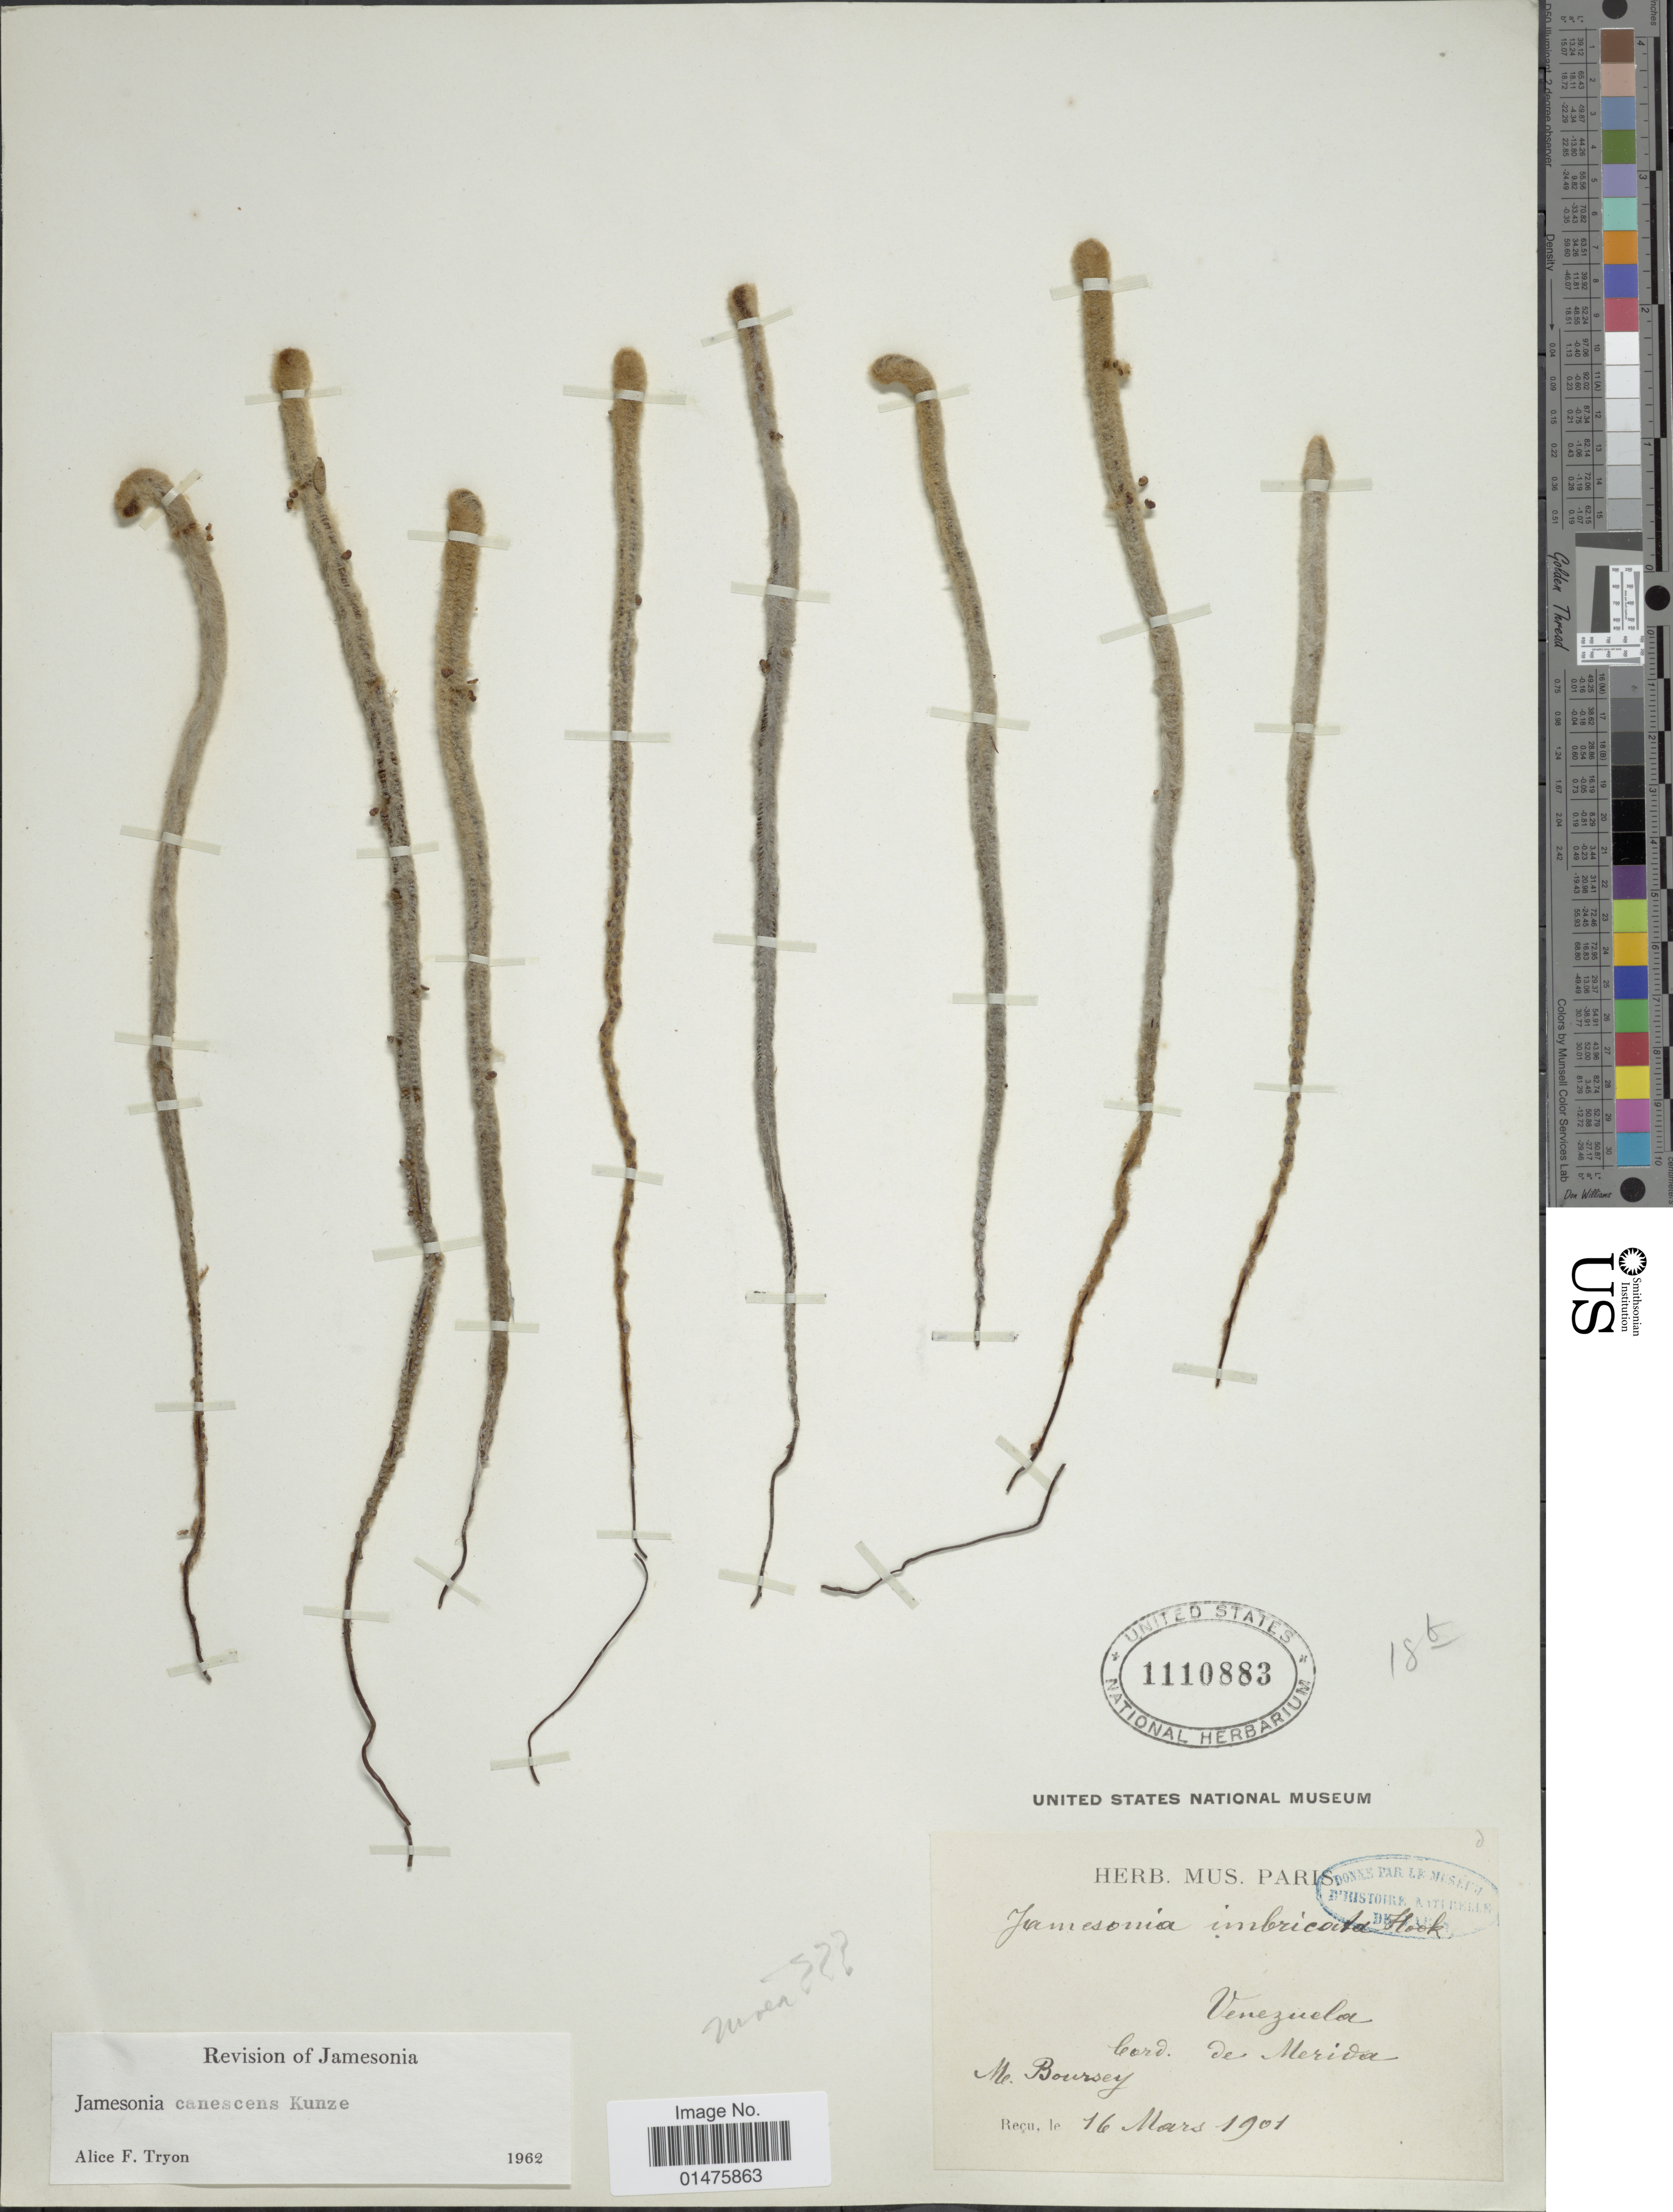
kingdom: Plantae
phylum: Tracheophyta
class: Polypodiopsida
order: Polypodiales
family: Pteridaceae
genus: Jamesonia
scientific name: Jamesonia canescens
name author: Kunze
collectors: M. Boursey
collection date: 1901-03-16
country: Venezuela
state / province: Mérida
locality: Bord de Merida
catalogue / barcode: US 1110883